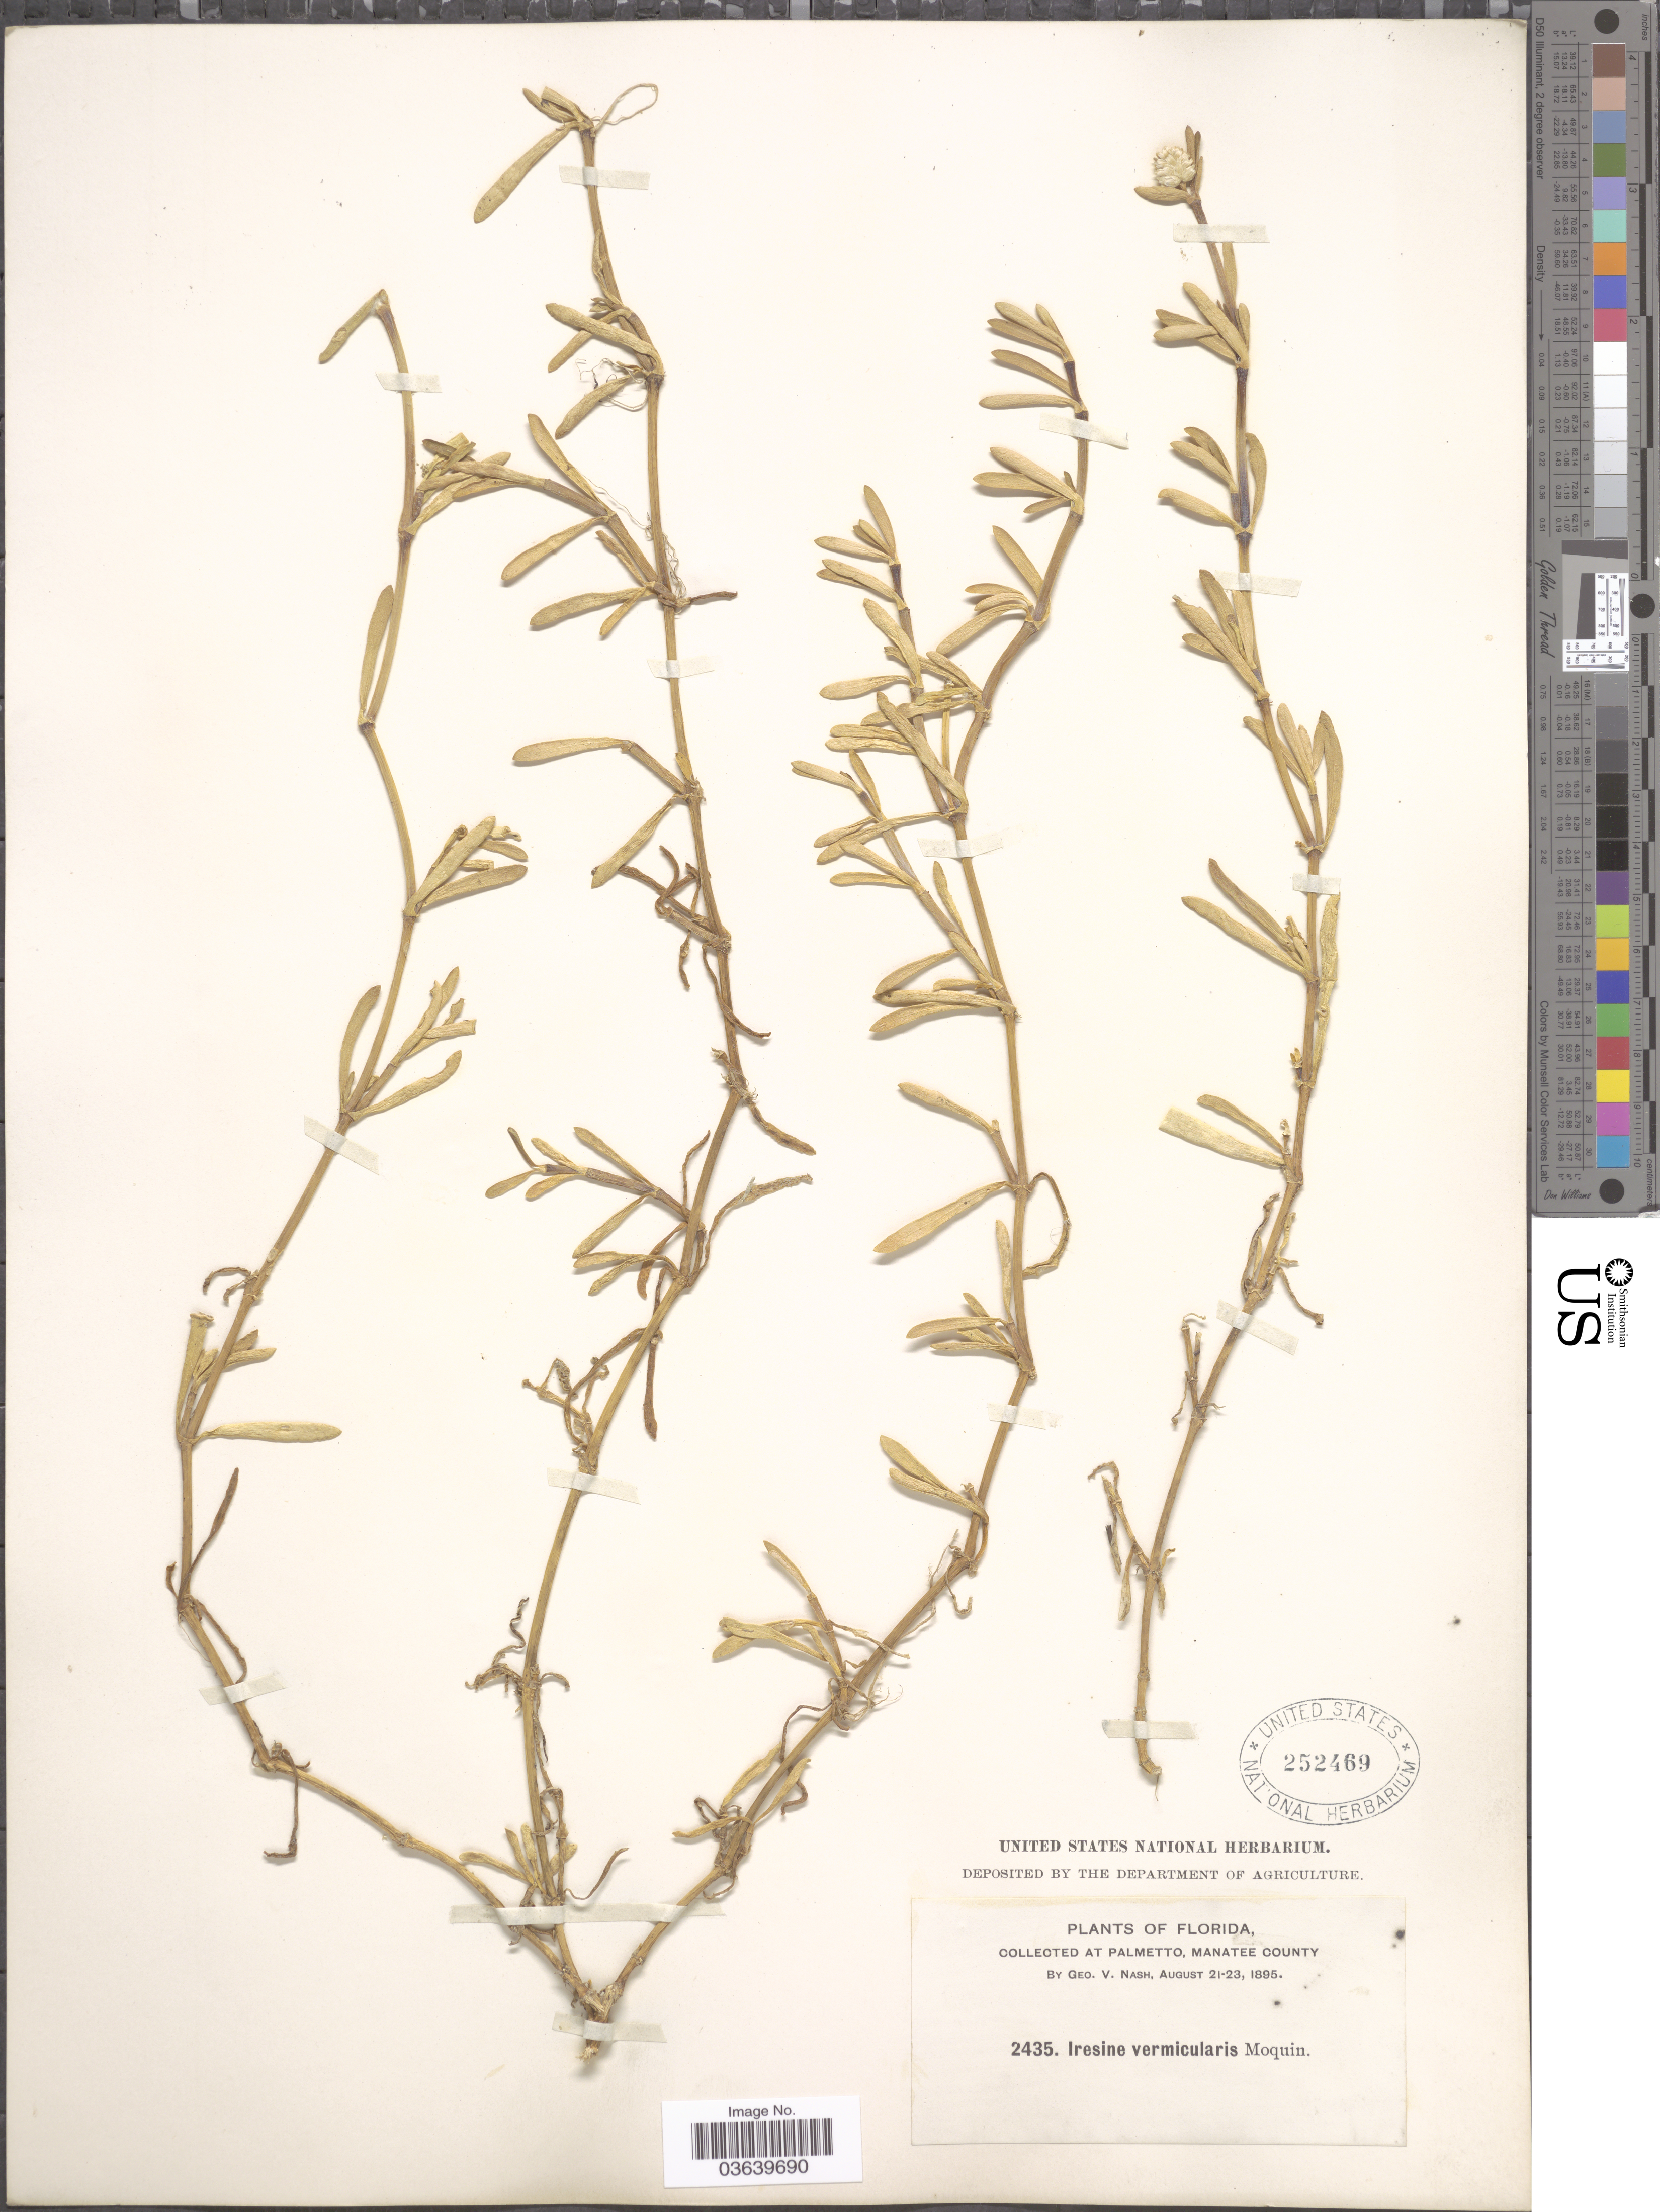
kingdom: Plantae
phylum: Tracheophyta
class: Magnoliopsida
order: Caryophyllales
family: Amaranthaceae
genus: Gomphrena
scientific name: Gomphrena vermicularis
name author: L.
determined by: Strong, Mark T., (BOT), Smithsonian Institution - National Museum of Natural History (UNITED STATES)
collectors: G. V. Nash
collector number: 2435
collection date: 1895-08-21/1895-08-23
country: United States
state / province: Florida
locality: At Palmetto, Manatee County.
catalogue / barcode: US 252469